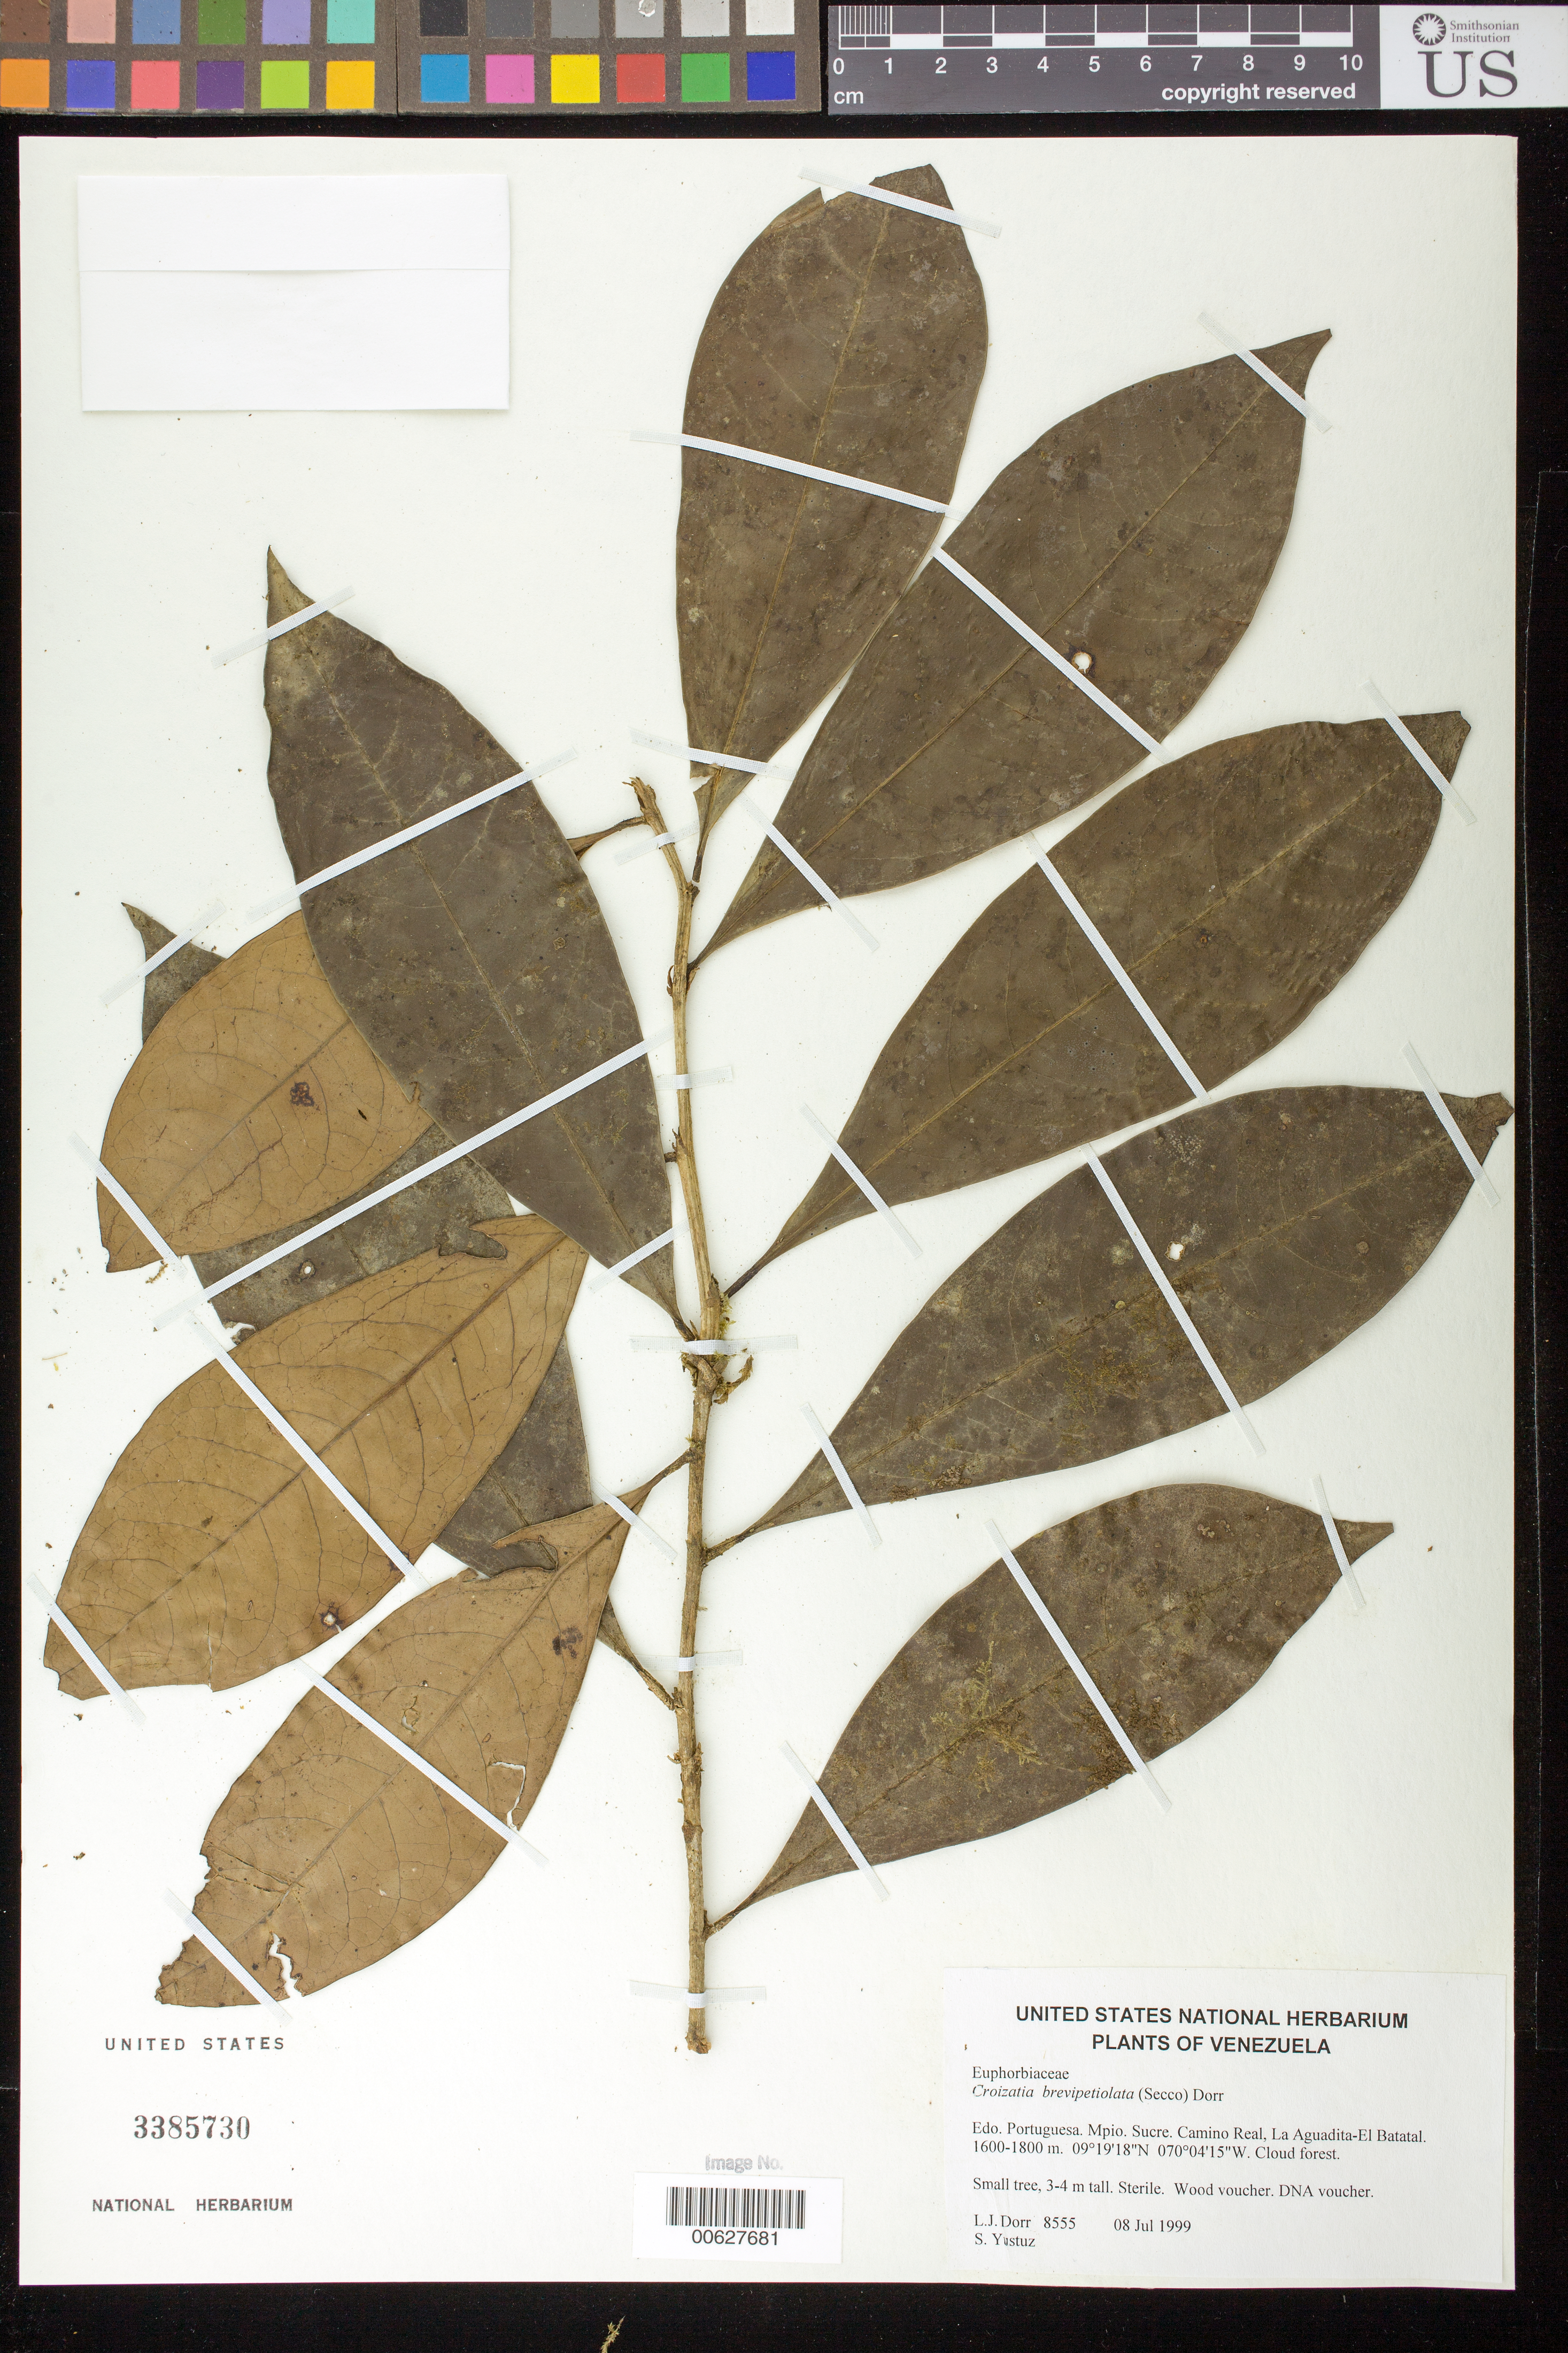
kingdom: Plantae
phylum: Tracheophyta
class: Magnoliopsida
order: Malpighiales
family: Phyllanthaceae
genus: Croizatia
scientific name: Croizatia brevipetiolata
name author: (Secco) Dorr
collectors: L. J. Dorr & S. Yustiz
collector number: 8555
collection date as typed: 08 Jul 1999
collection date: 1999-07-08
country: Venezuela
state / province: Portuguesa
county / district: Sucre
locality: Camino Real, La Aguadita-El Batatal.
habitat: Cloud forest.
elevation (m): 1600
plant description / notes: PORT, US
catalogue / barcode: US 3385730